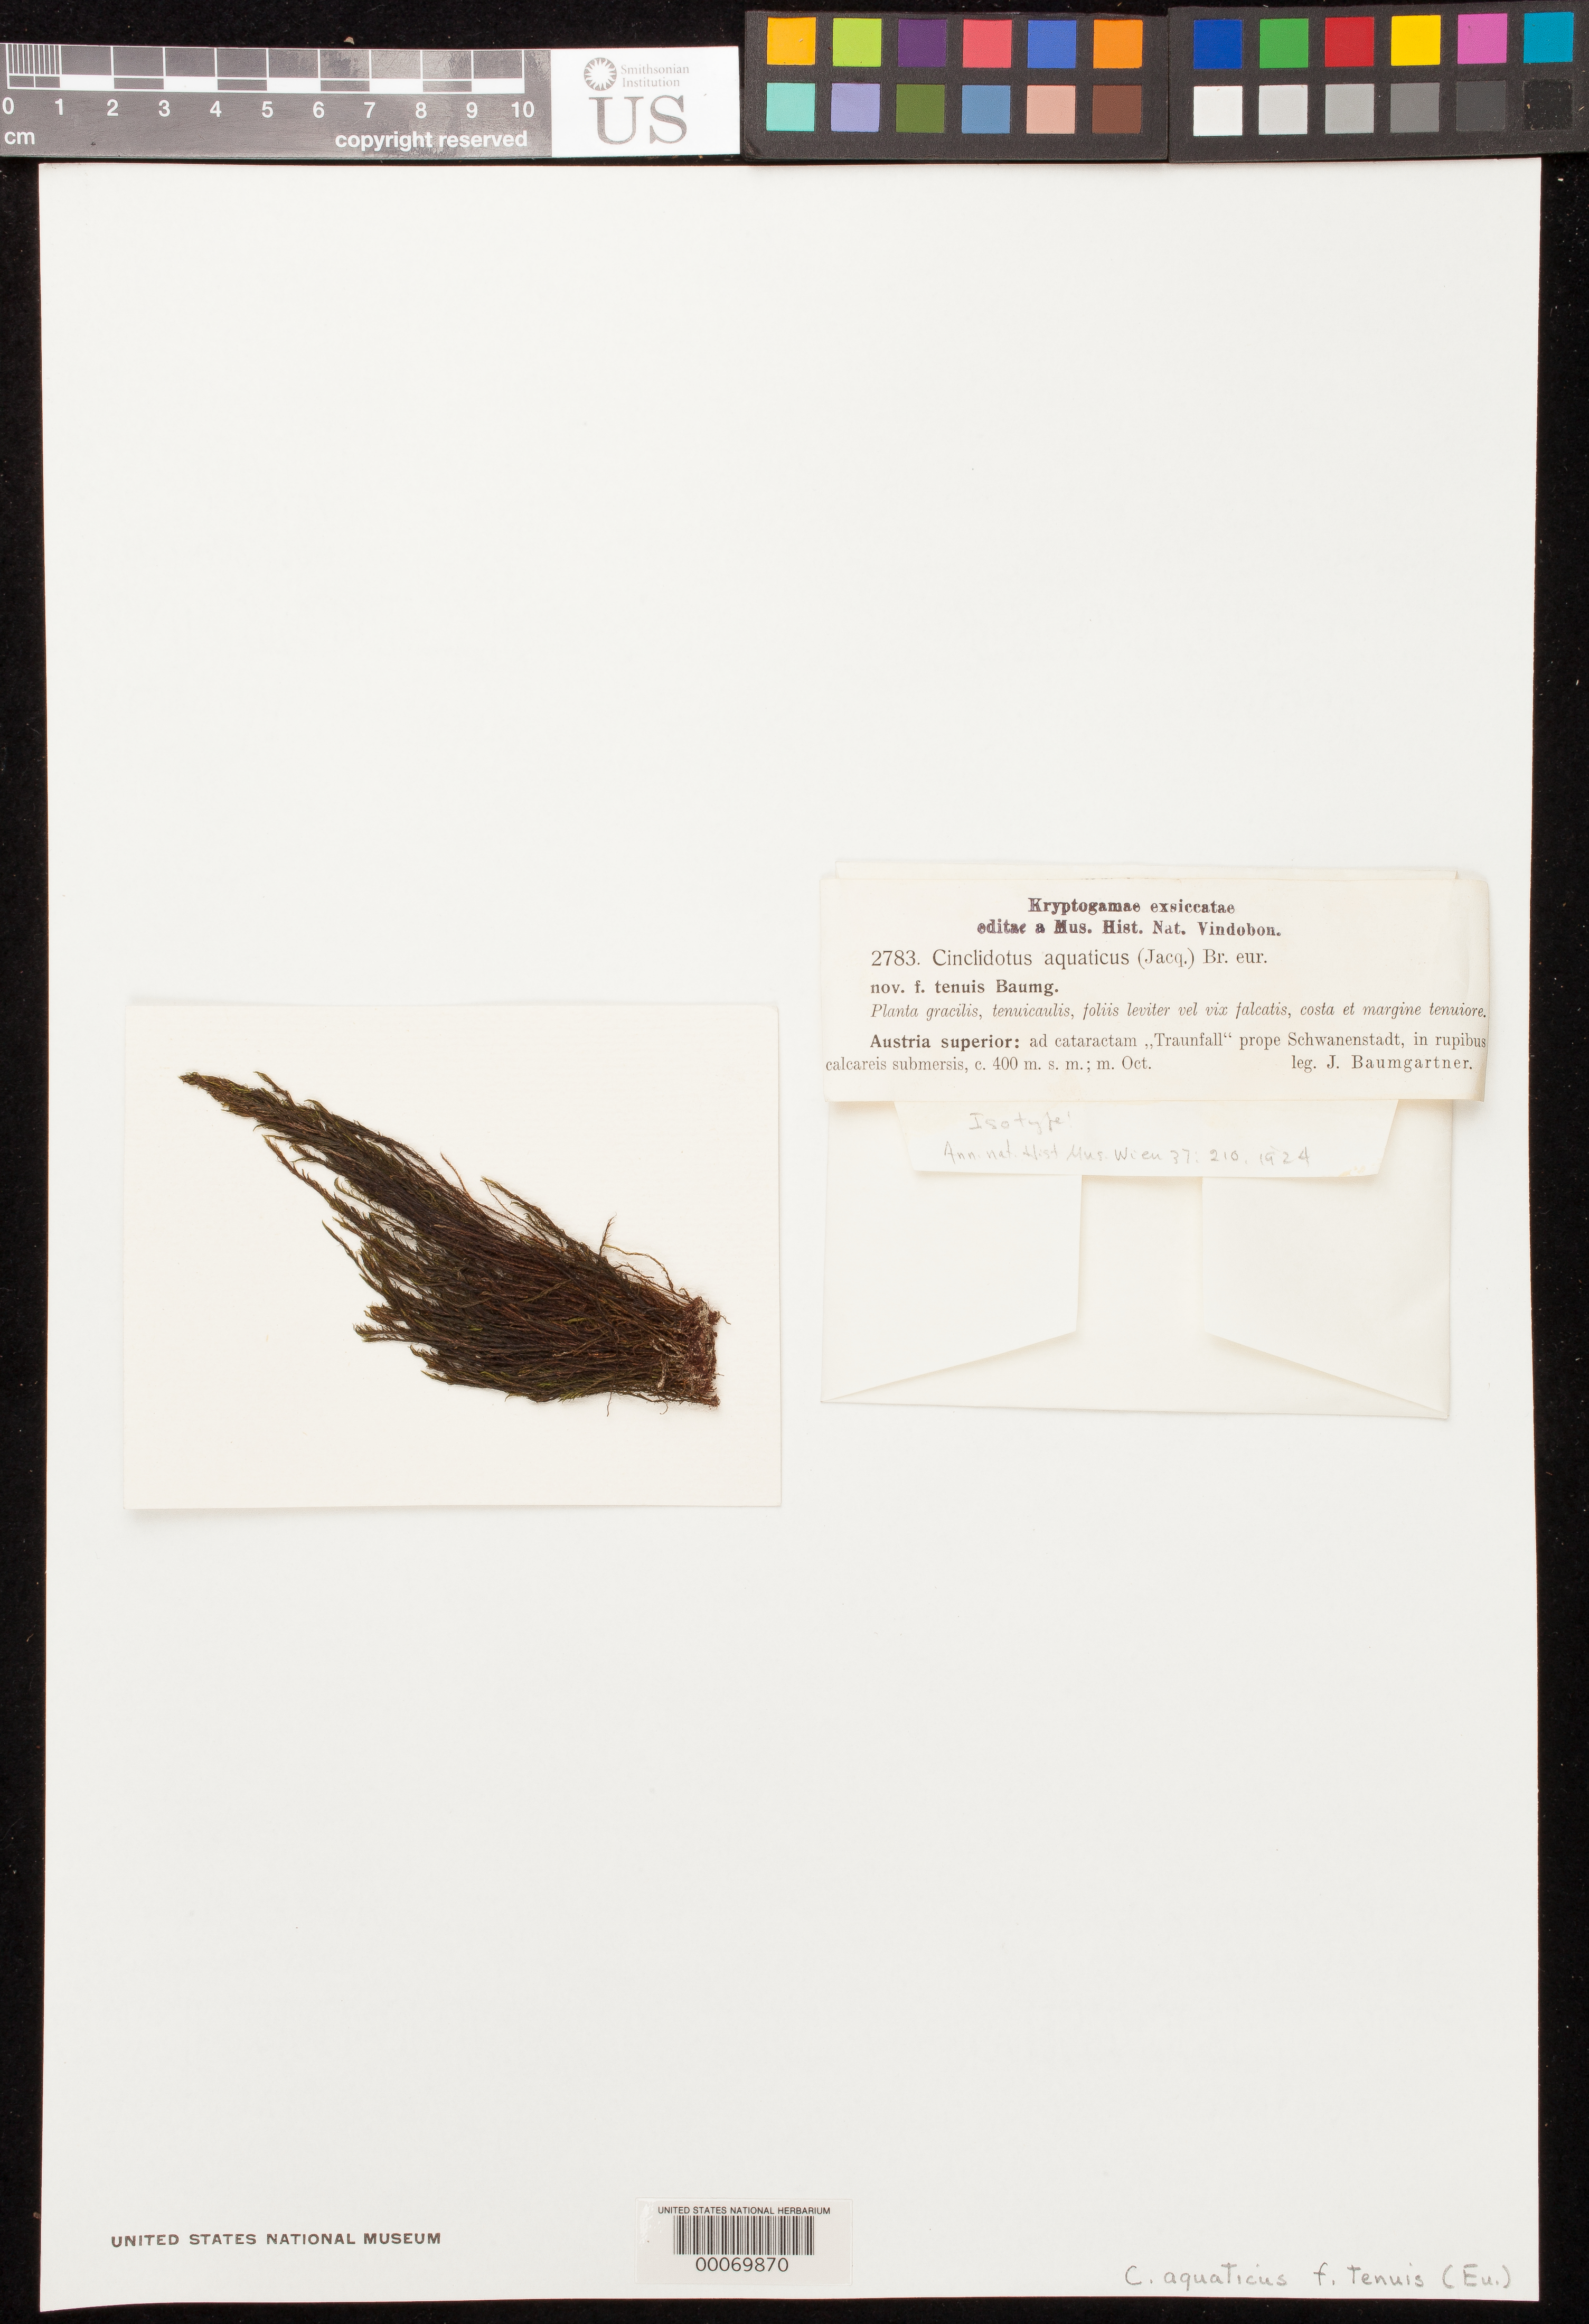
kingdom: Plantae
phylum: Bryophyta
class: Bryopsida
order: Bryales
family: Mniaceae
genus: Cinclidium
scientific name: Cinclidium aquaticus f. tenuis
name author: Baumg.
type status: Isotype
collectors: J. Baumgartner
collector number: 2783 (Krypt. Exs.)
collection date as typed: Oct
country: Austria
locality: Traunfall.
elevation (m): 400